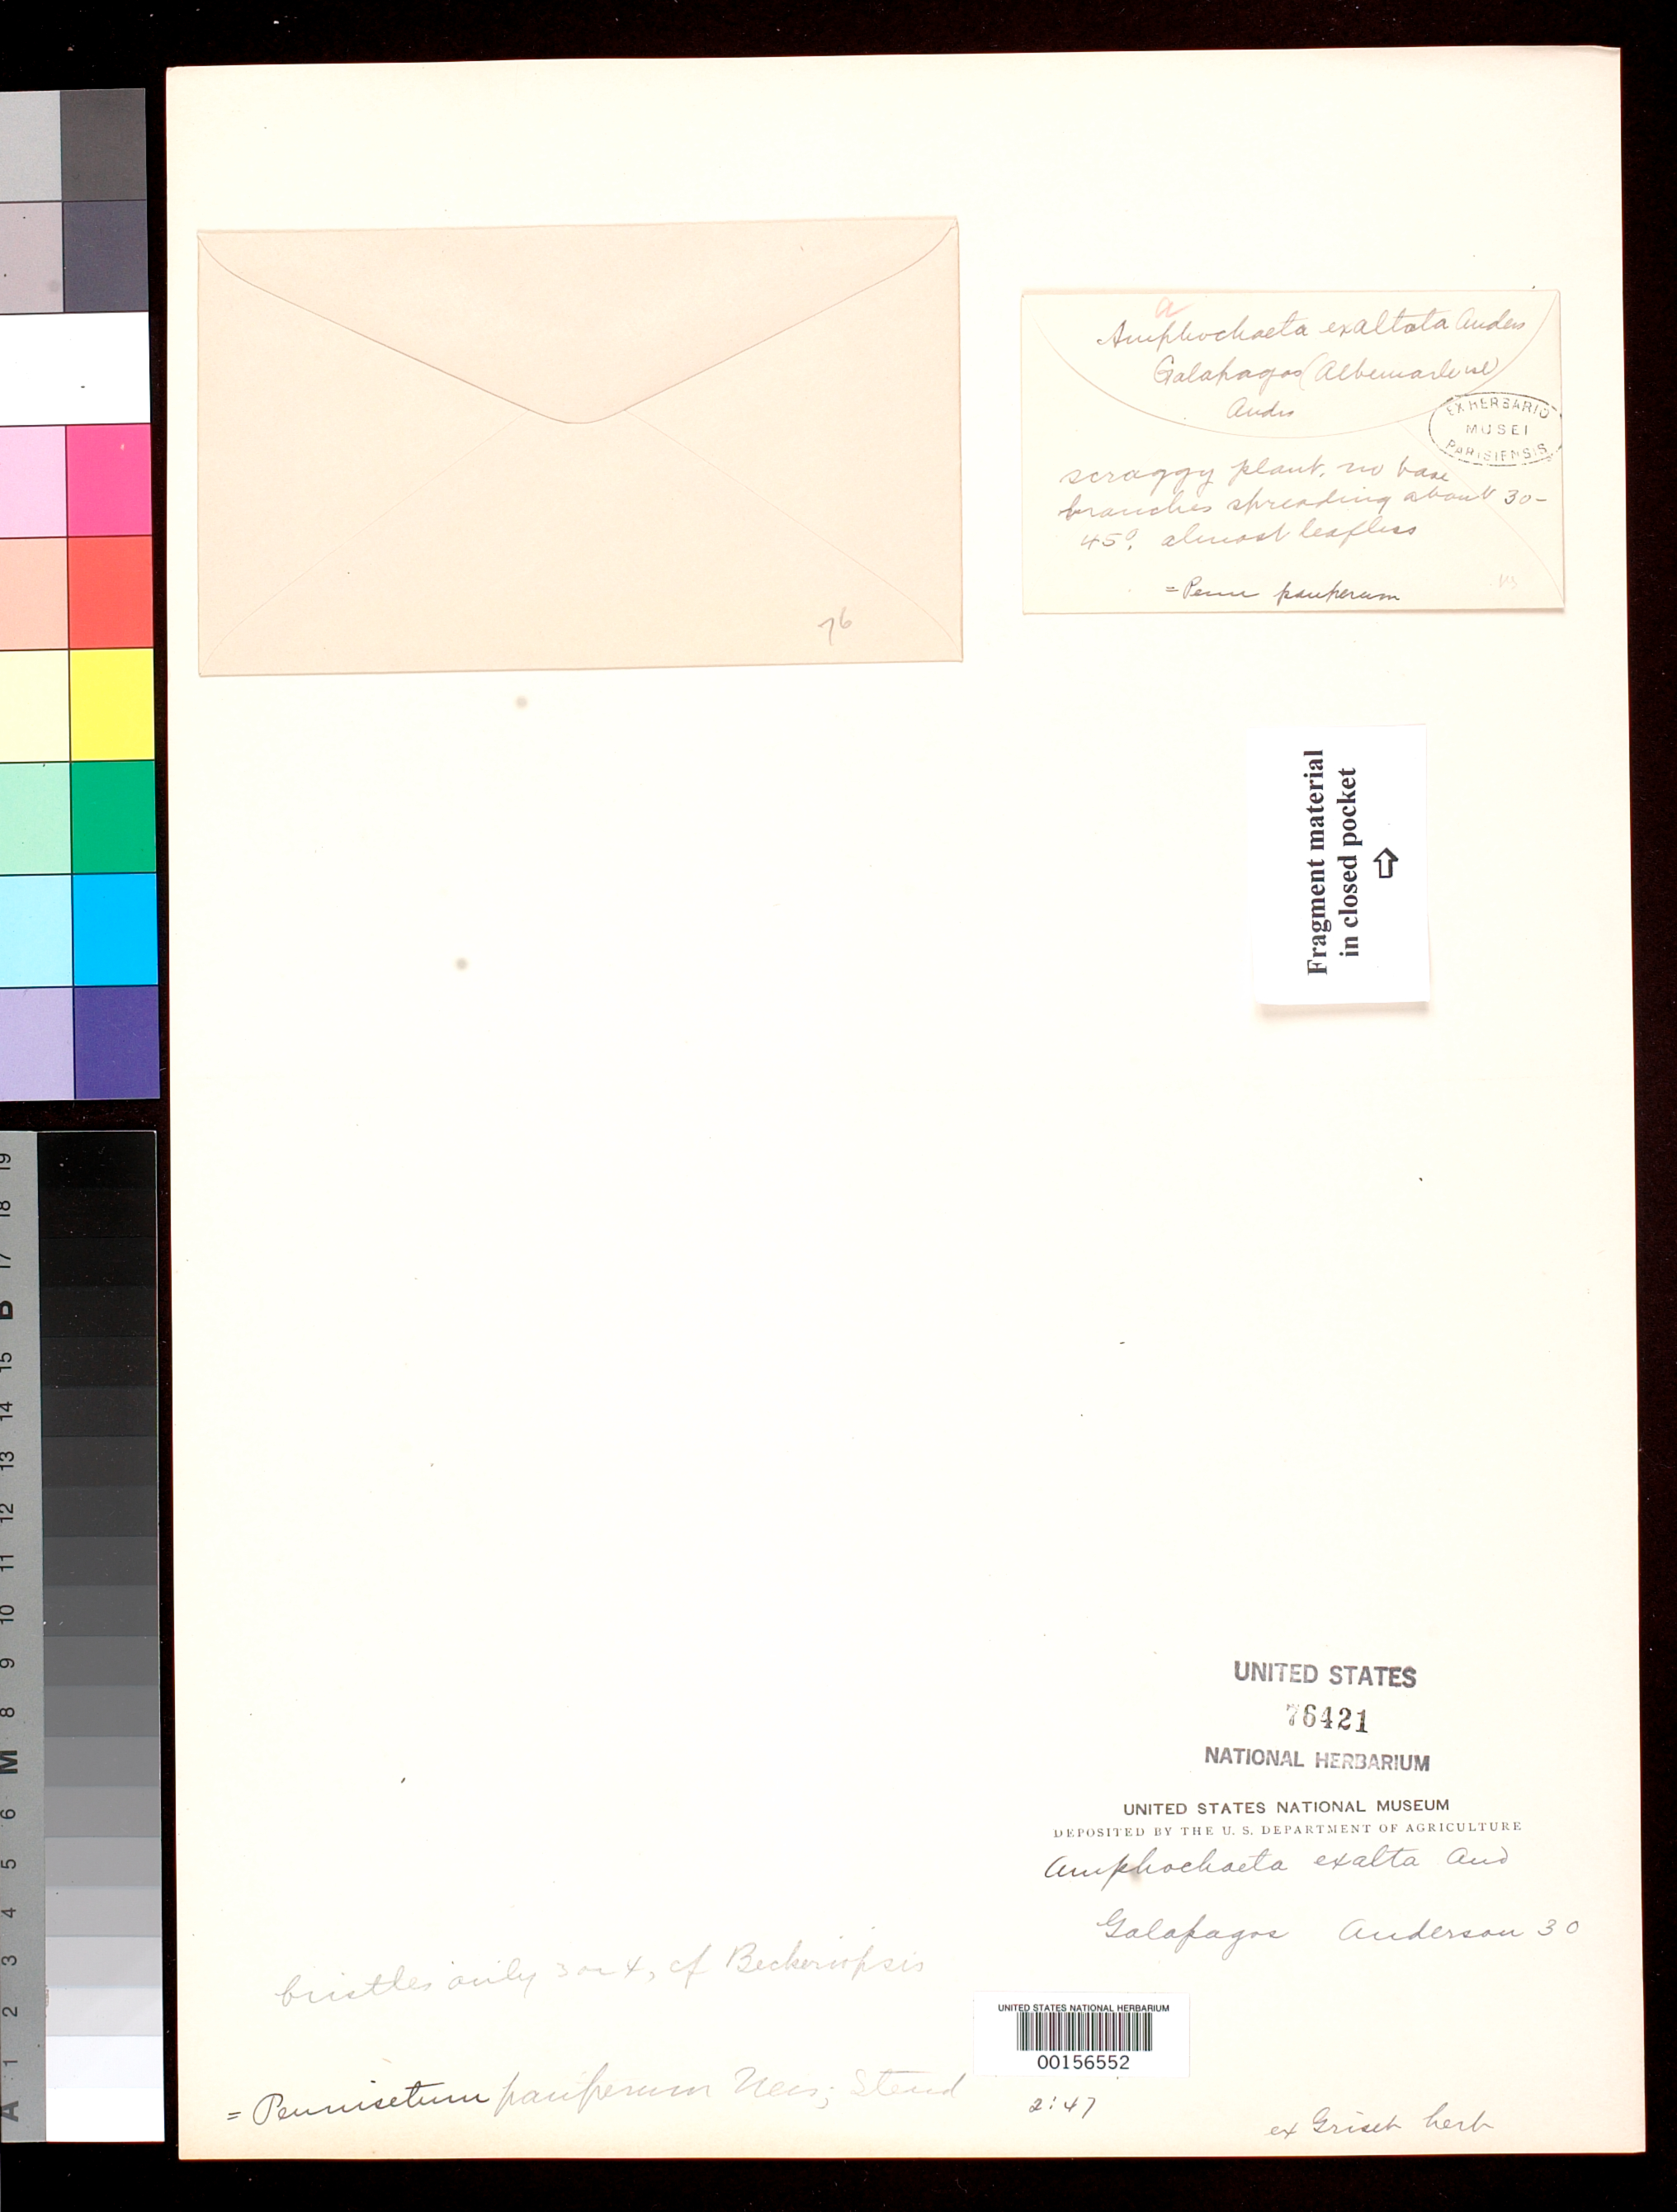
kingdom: Plantae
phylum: Tracheophyta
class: Liliopsida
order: Poales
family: Poaceae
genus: Amphochaeta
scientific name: Amphochaeta exaltata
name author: Andersson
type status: Type Fragment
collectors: N. J. Andersson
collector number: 30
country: Ecuador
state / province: Colón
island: Isabela [Albemarle]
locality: Inter Lapides vulcanicos locis editioribus insulae Albemarle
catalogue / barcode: US 76421